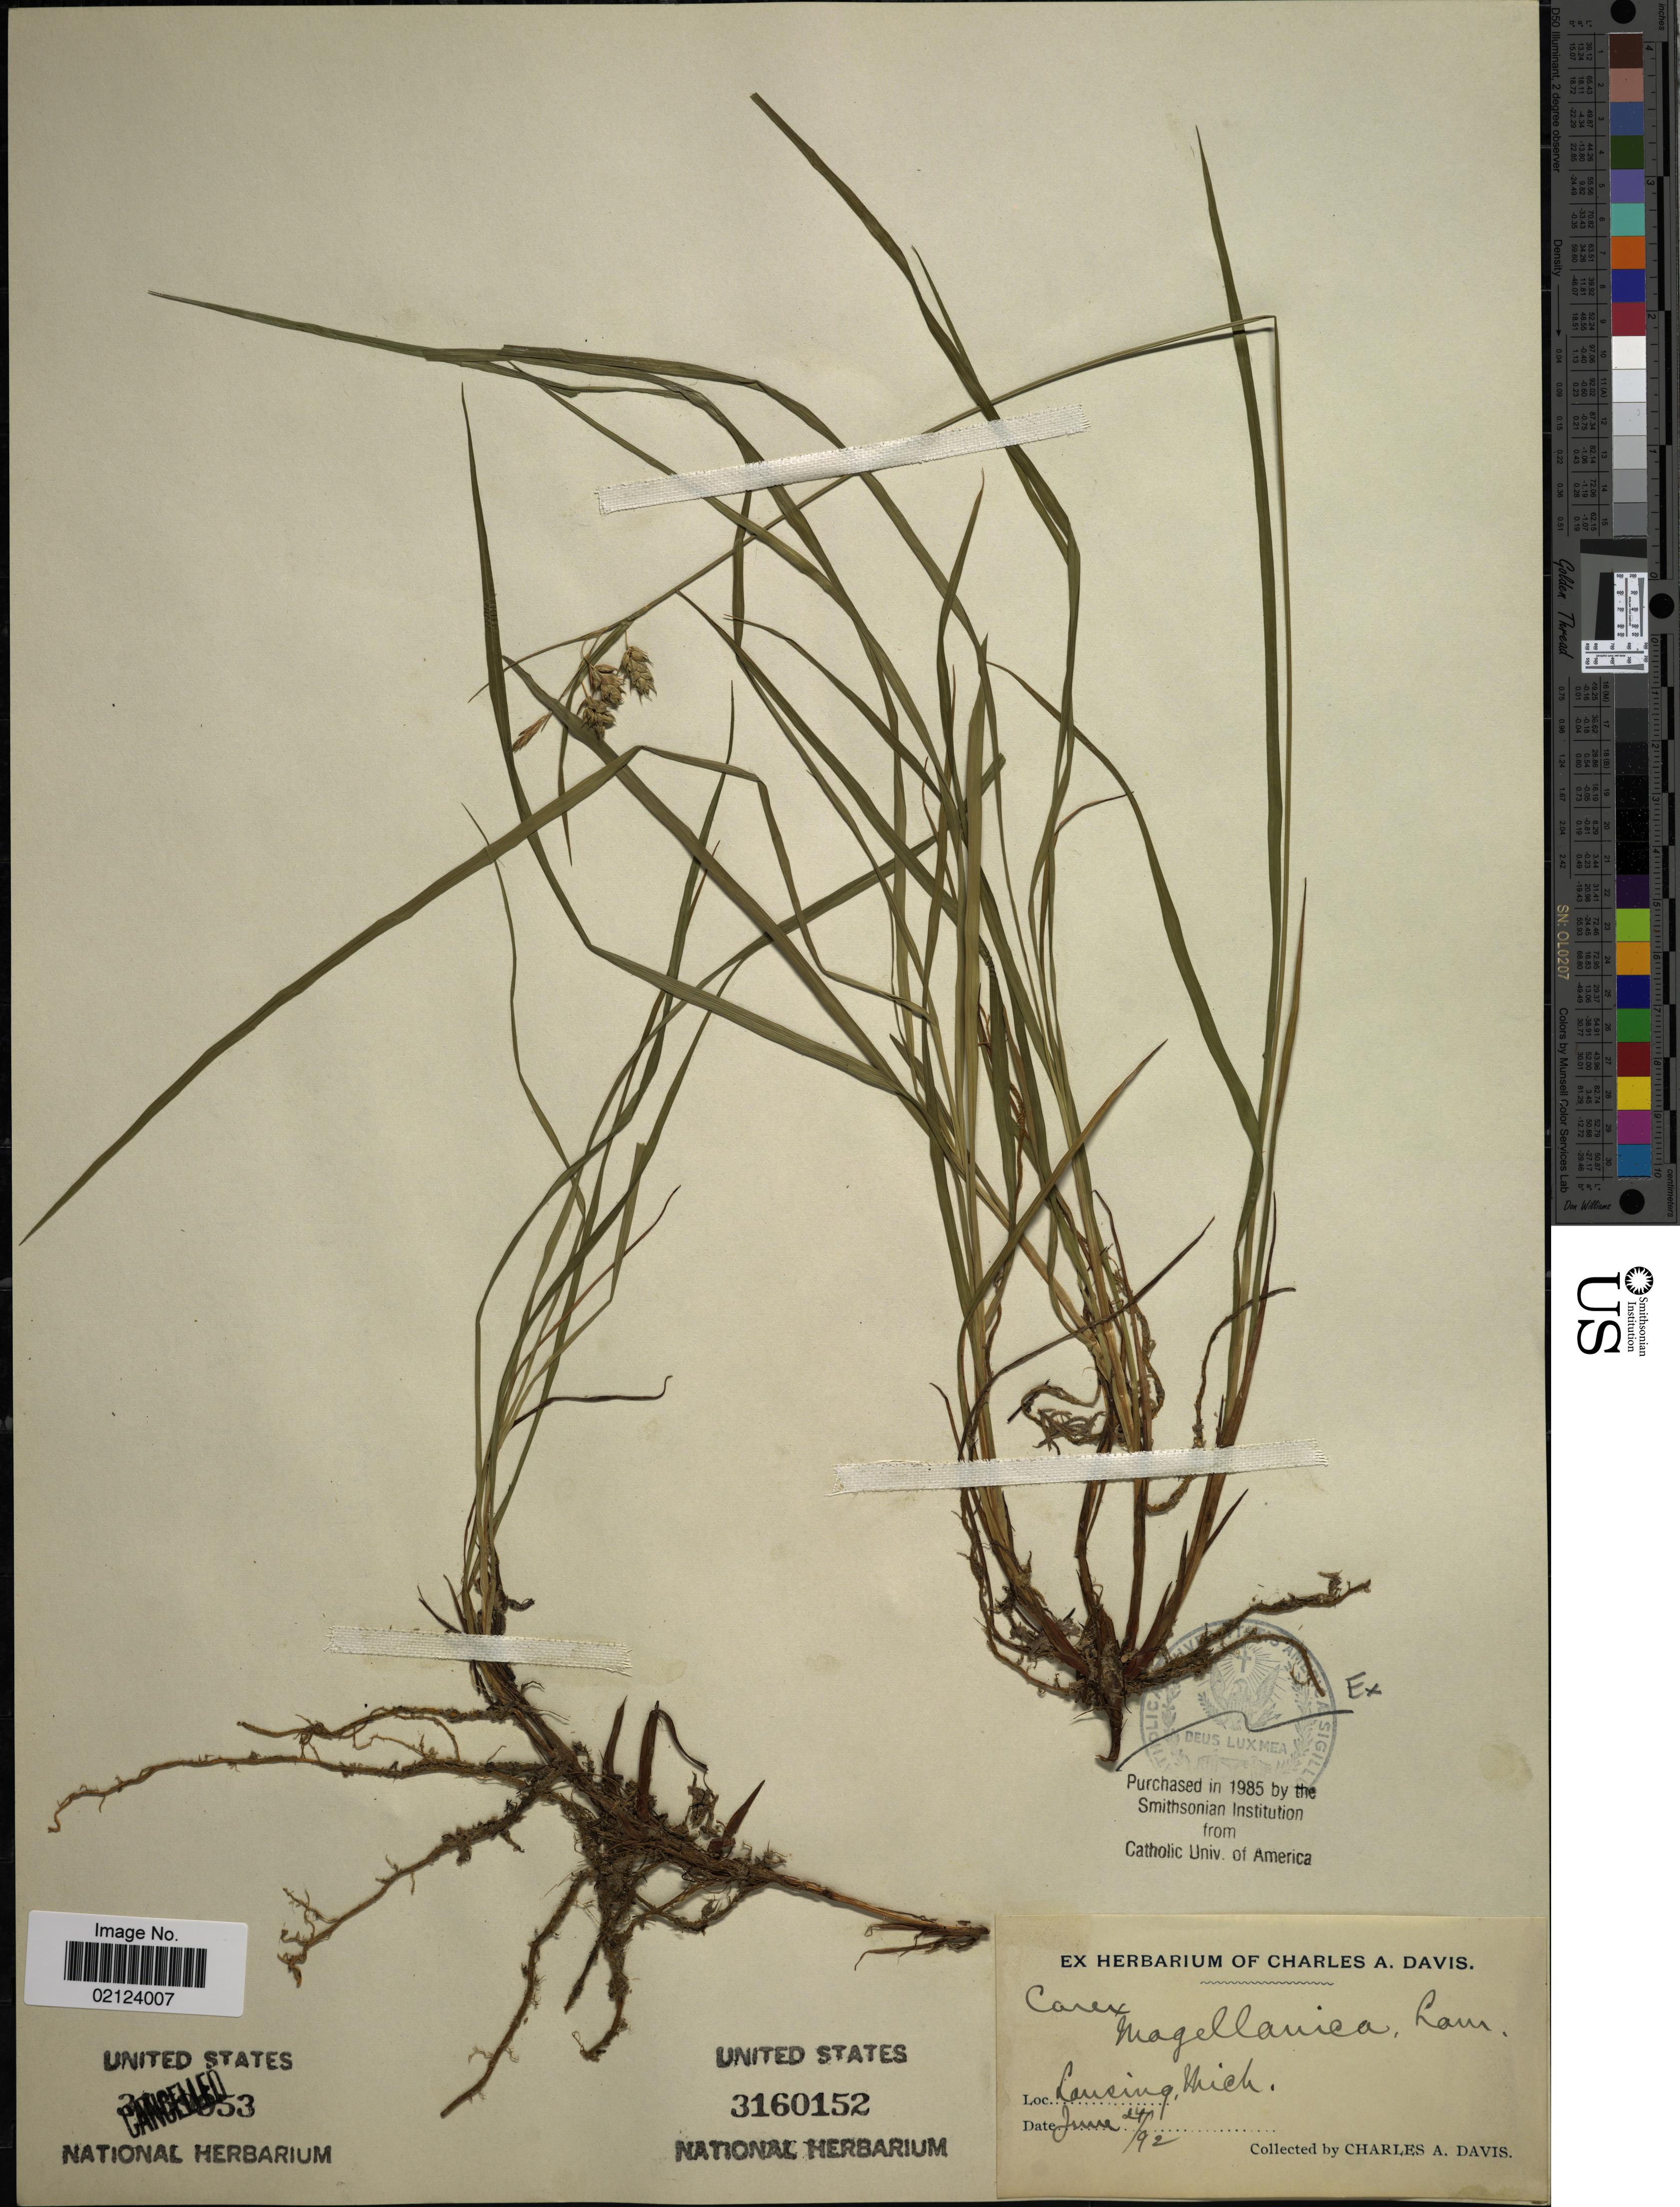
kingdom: Plantae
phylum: Tracheophyta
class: Liliopsida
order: Poales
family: Cyperaceae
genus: Carex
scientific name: Carex magellanica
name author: Lam.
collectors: C. Davis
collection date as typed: Transcribed d/m/y: 24/6/92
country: United States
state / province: Michigan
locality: Lansing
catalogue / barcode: US 3160152